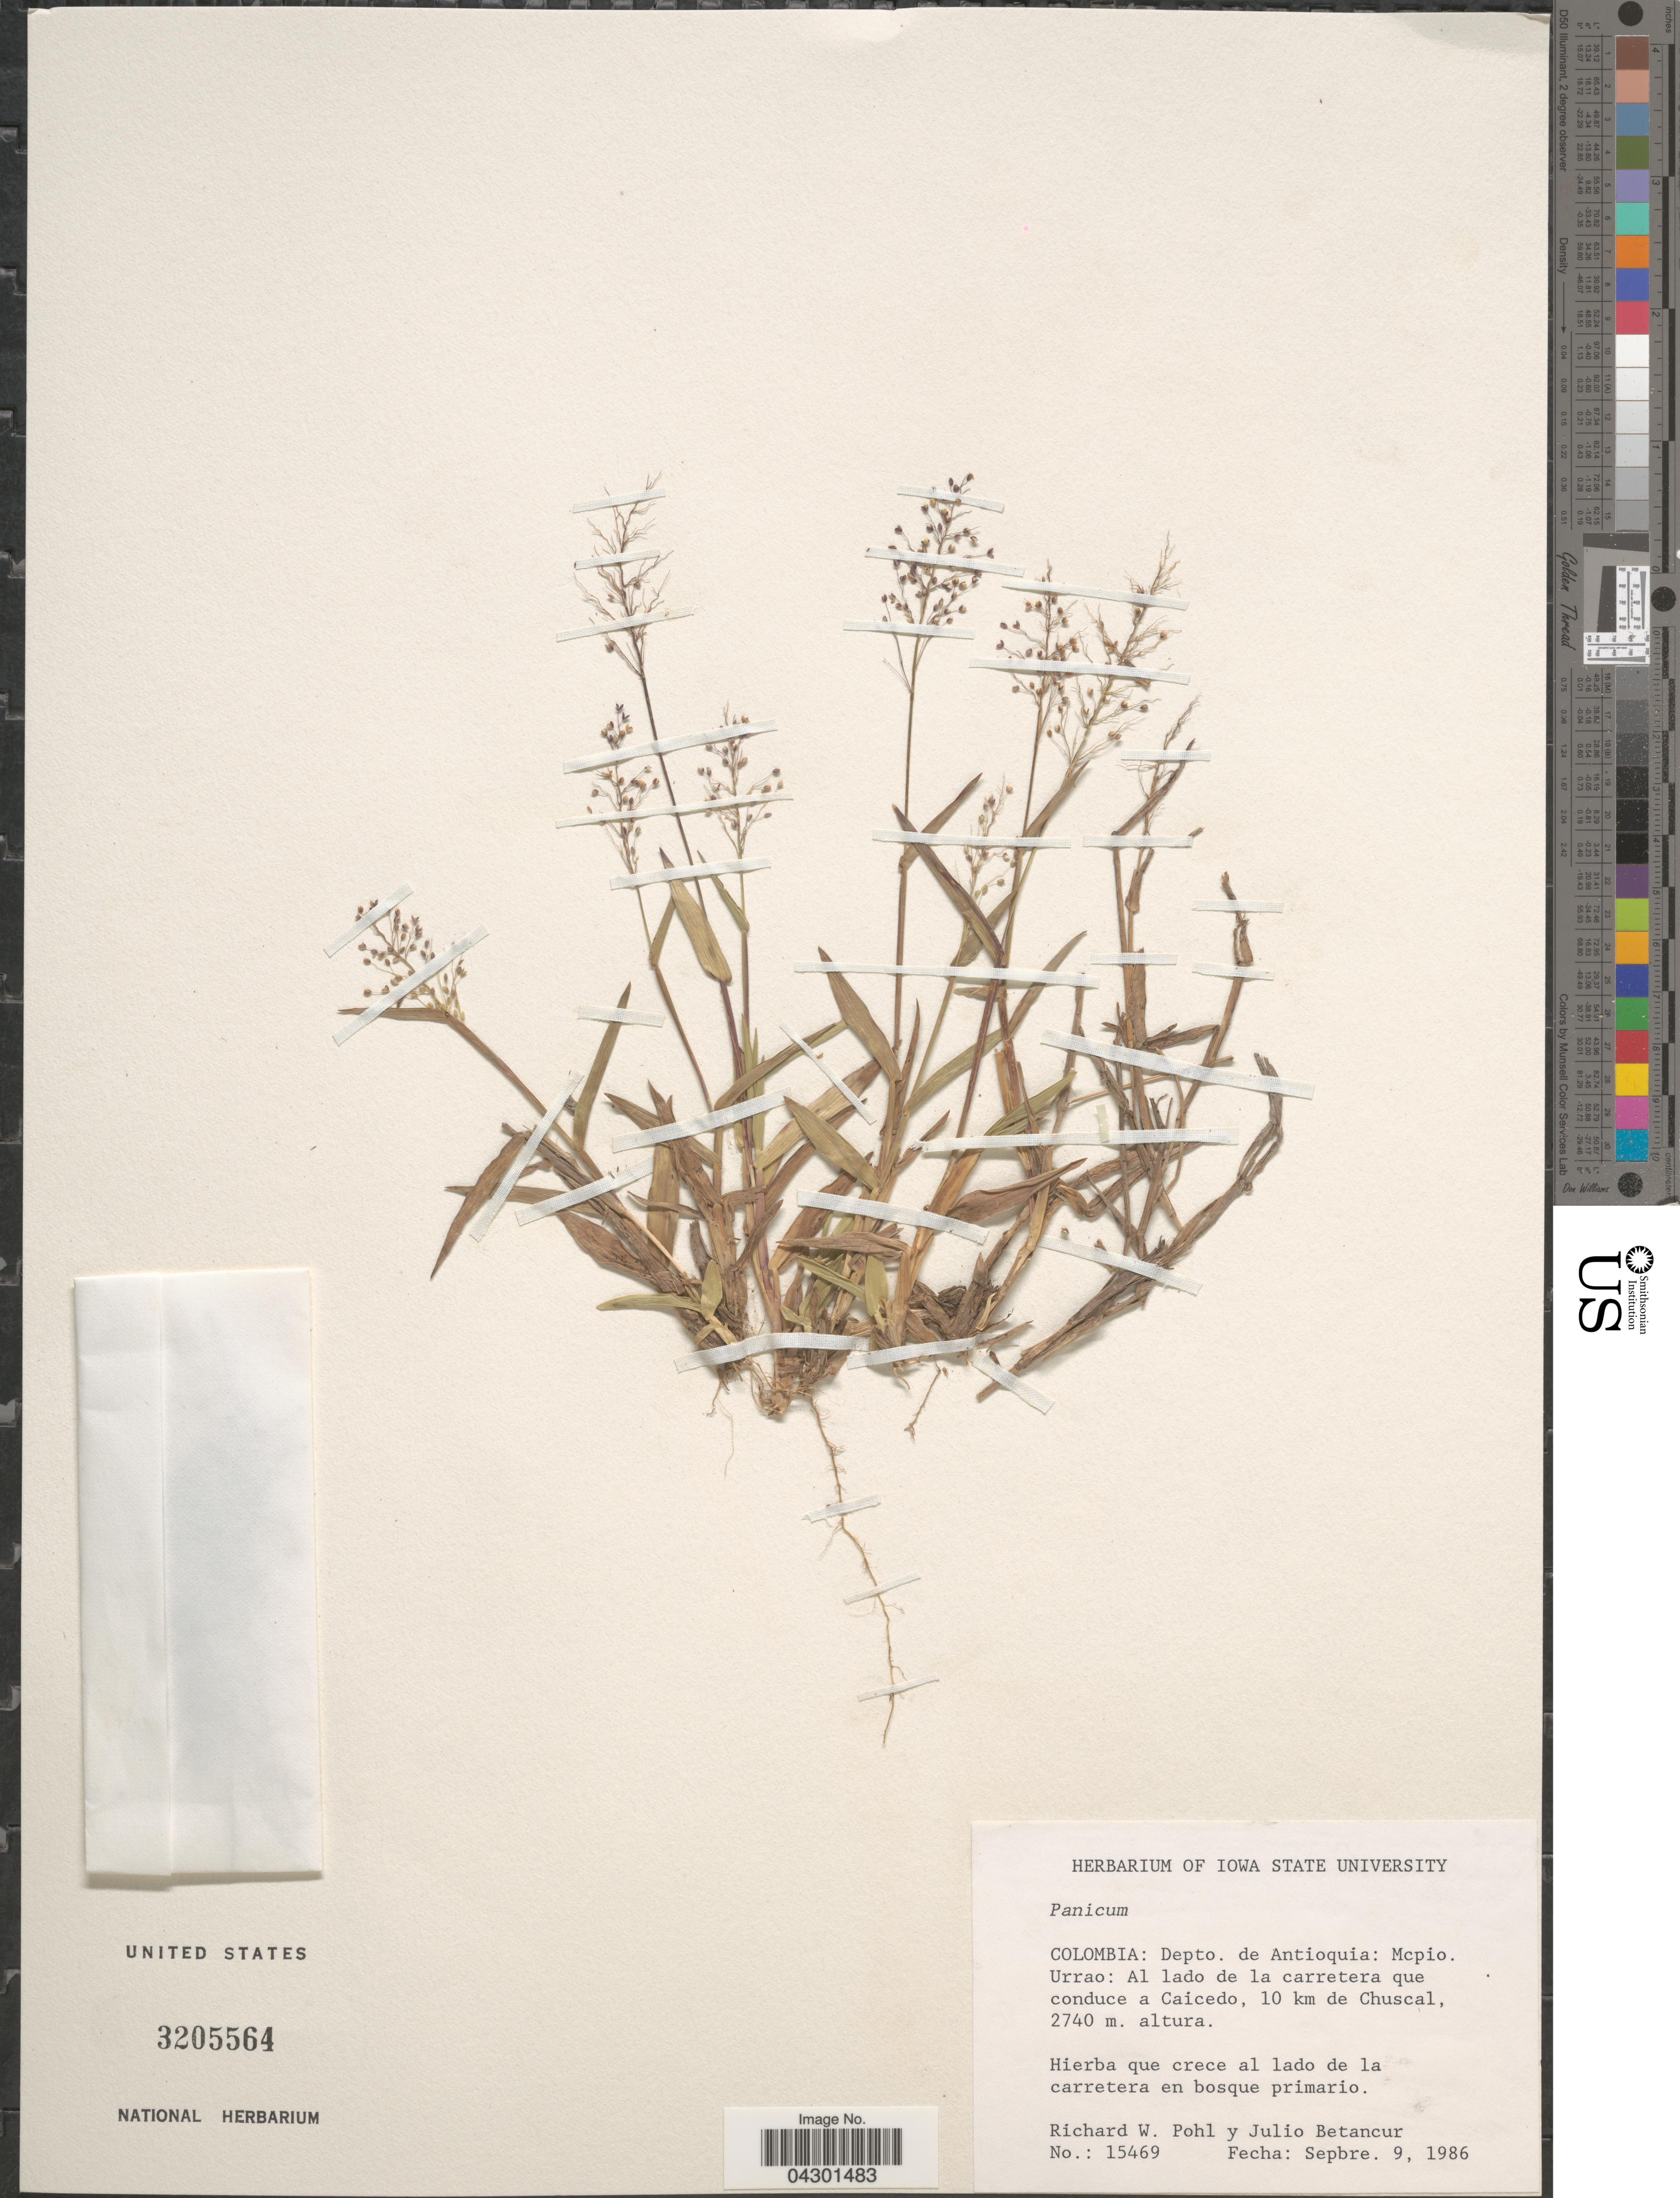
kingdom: Plantae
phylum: Tracheophyta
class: Liliopsida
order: Poales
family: Poaceae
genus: Panicum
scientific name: Panicum sp.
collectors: R. W. Pohl & J. Betancur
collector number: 15469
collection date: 1986-09-09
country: Colombia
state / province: Antioquia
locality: Depto. de Antioquia: Mcpio. Urrao: Al lado de la carretera que conduce a Caicedo, 10 km de Chuscal.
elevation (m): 2740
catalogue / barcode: US 3205564